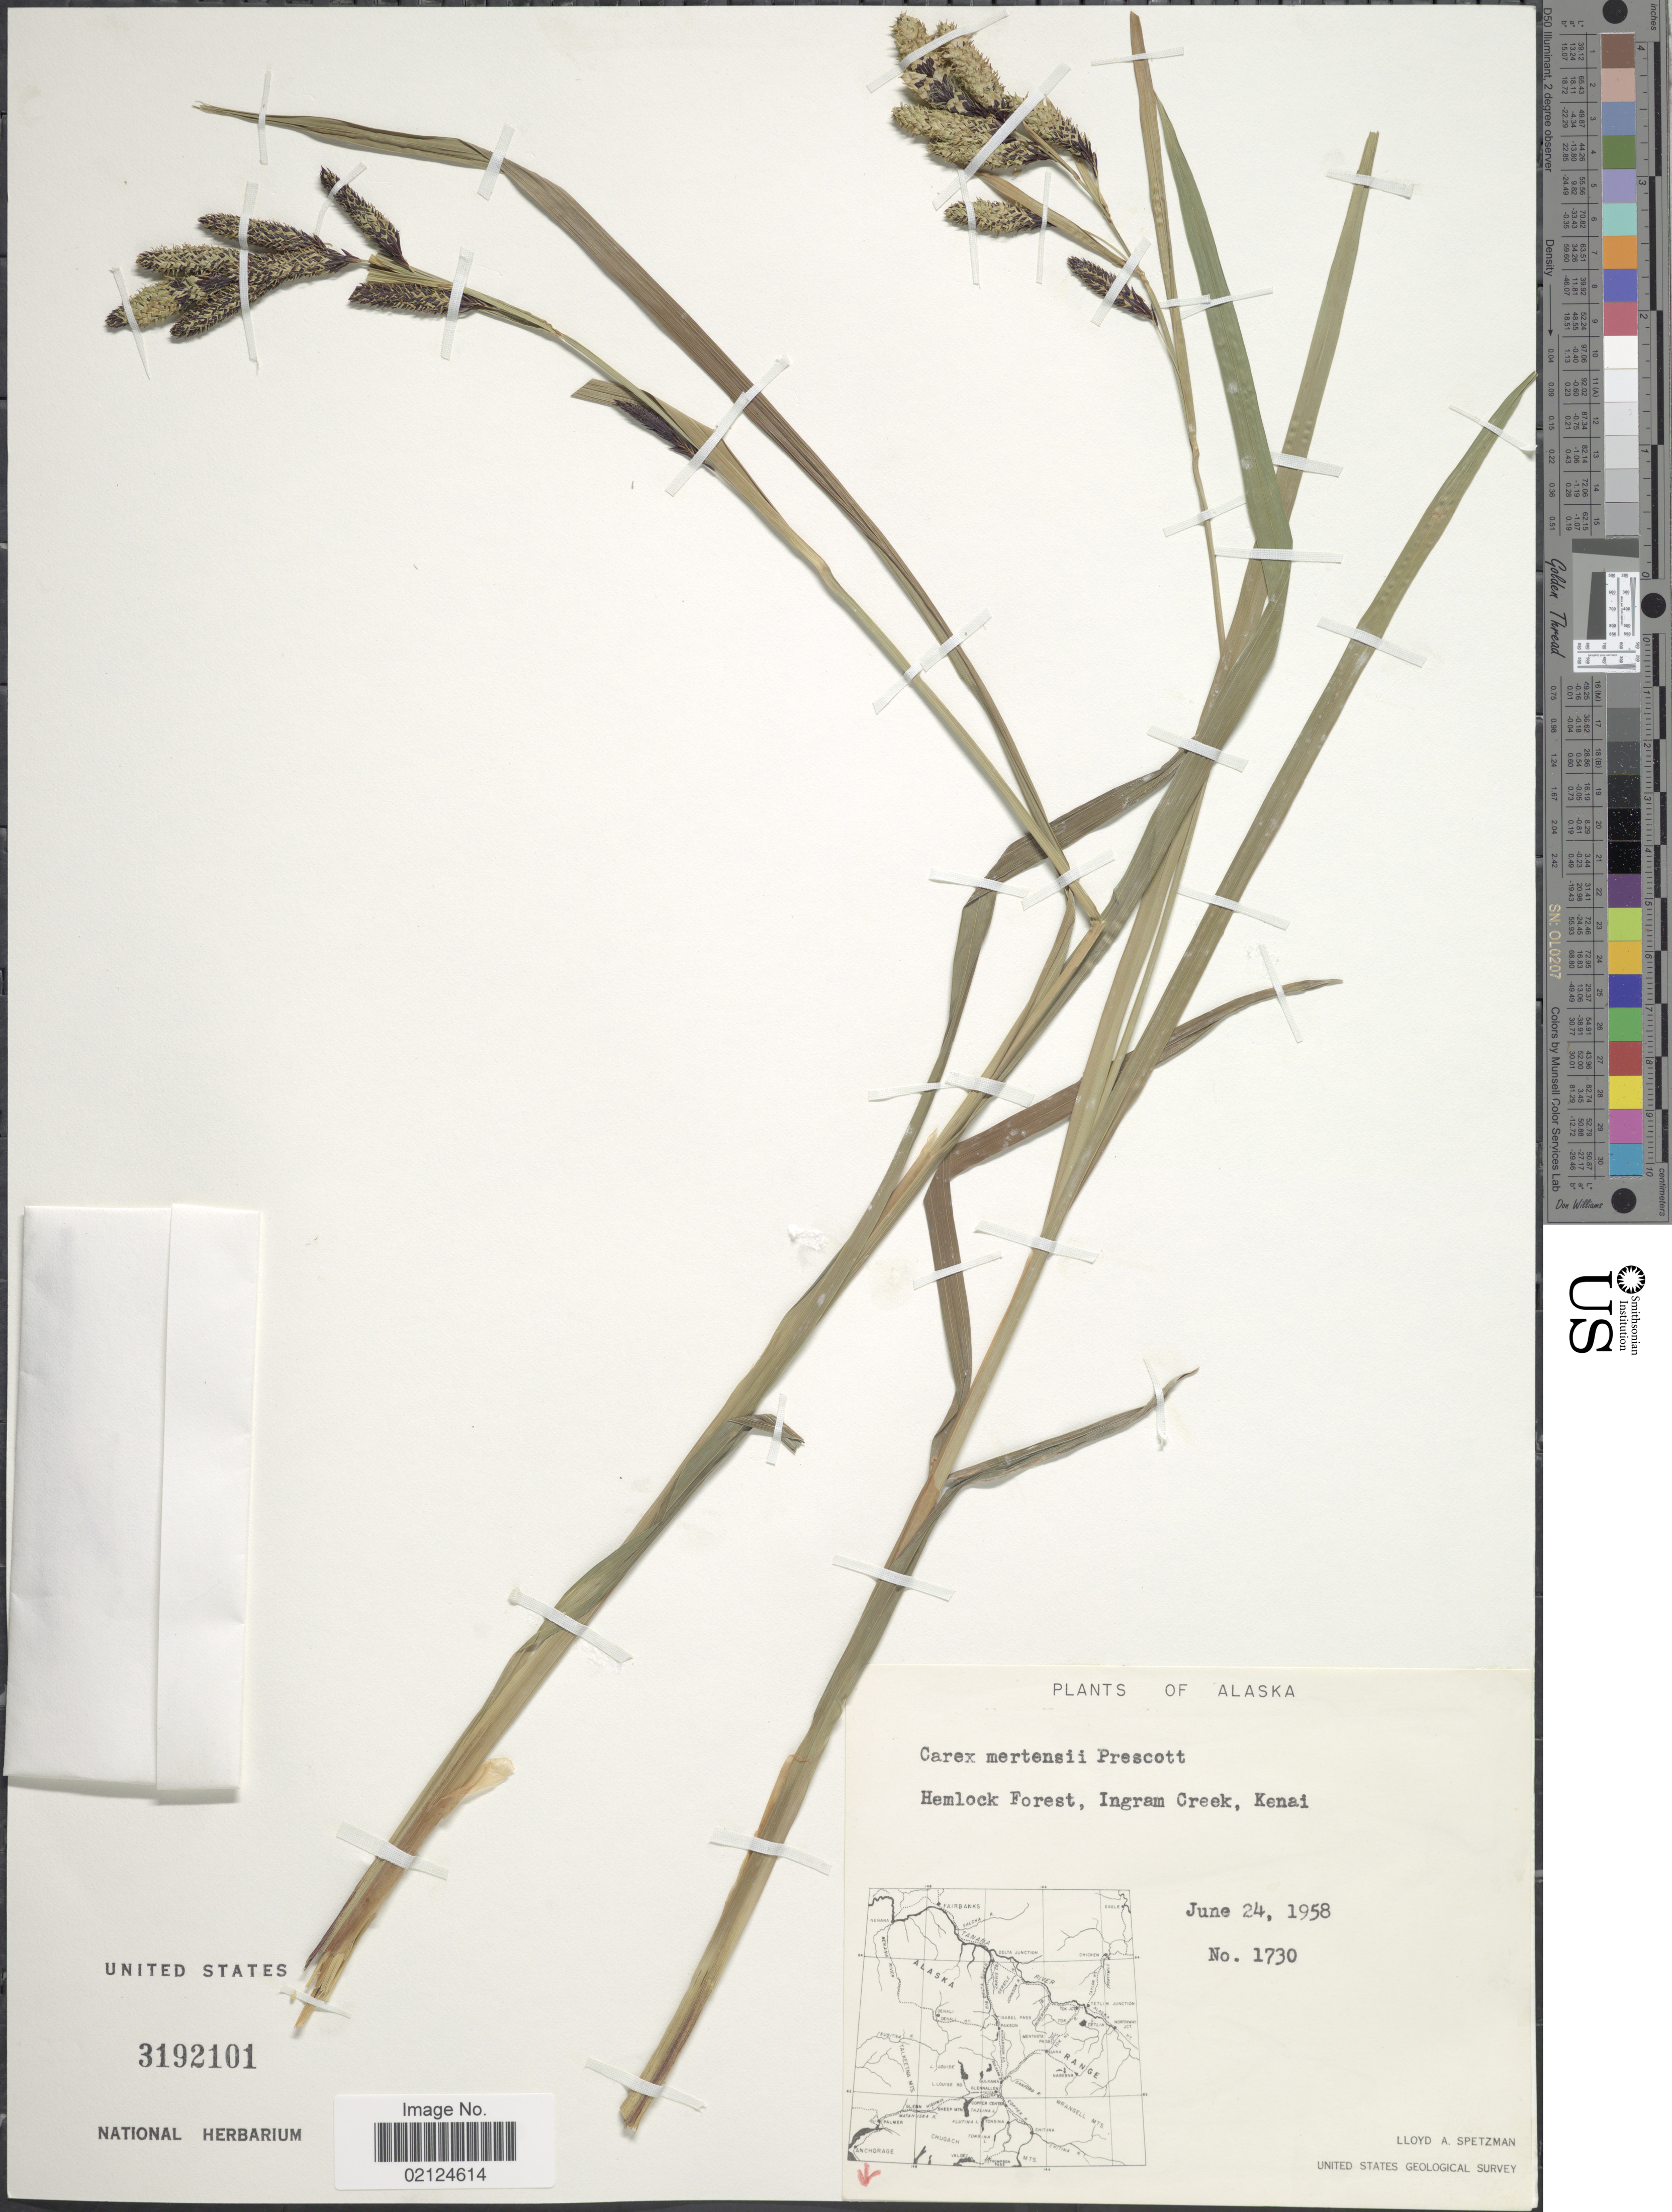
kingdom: Plantae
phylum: Tracheophyta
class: Liliopsida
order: Poales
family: Cyperaceae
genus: Carex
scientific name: Carex mertensii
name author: J.D. Prescott ex Bong.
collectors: L. Spetzman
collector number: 1730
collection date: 1958-06-24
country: United States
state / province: Alaska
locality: Hemlock Forest, Ingram Creek, Kenai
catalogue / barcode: US 3192101